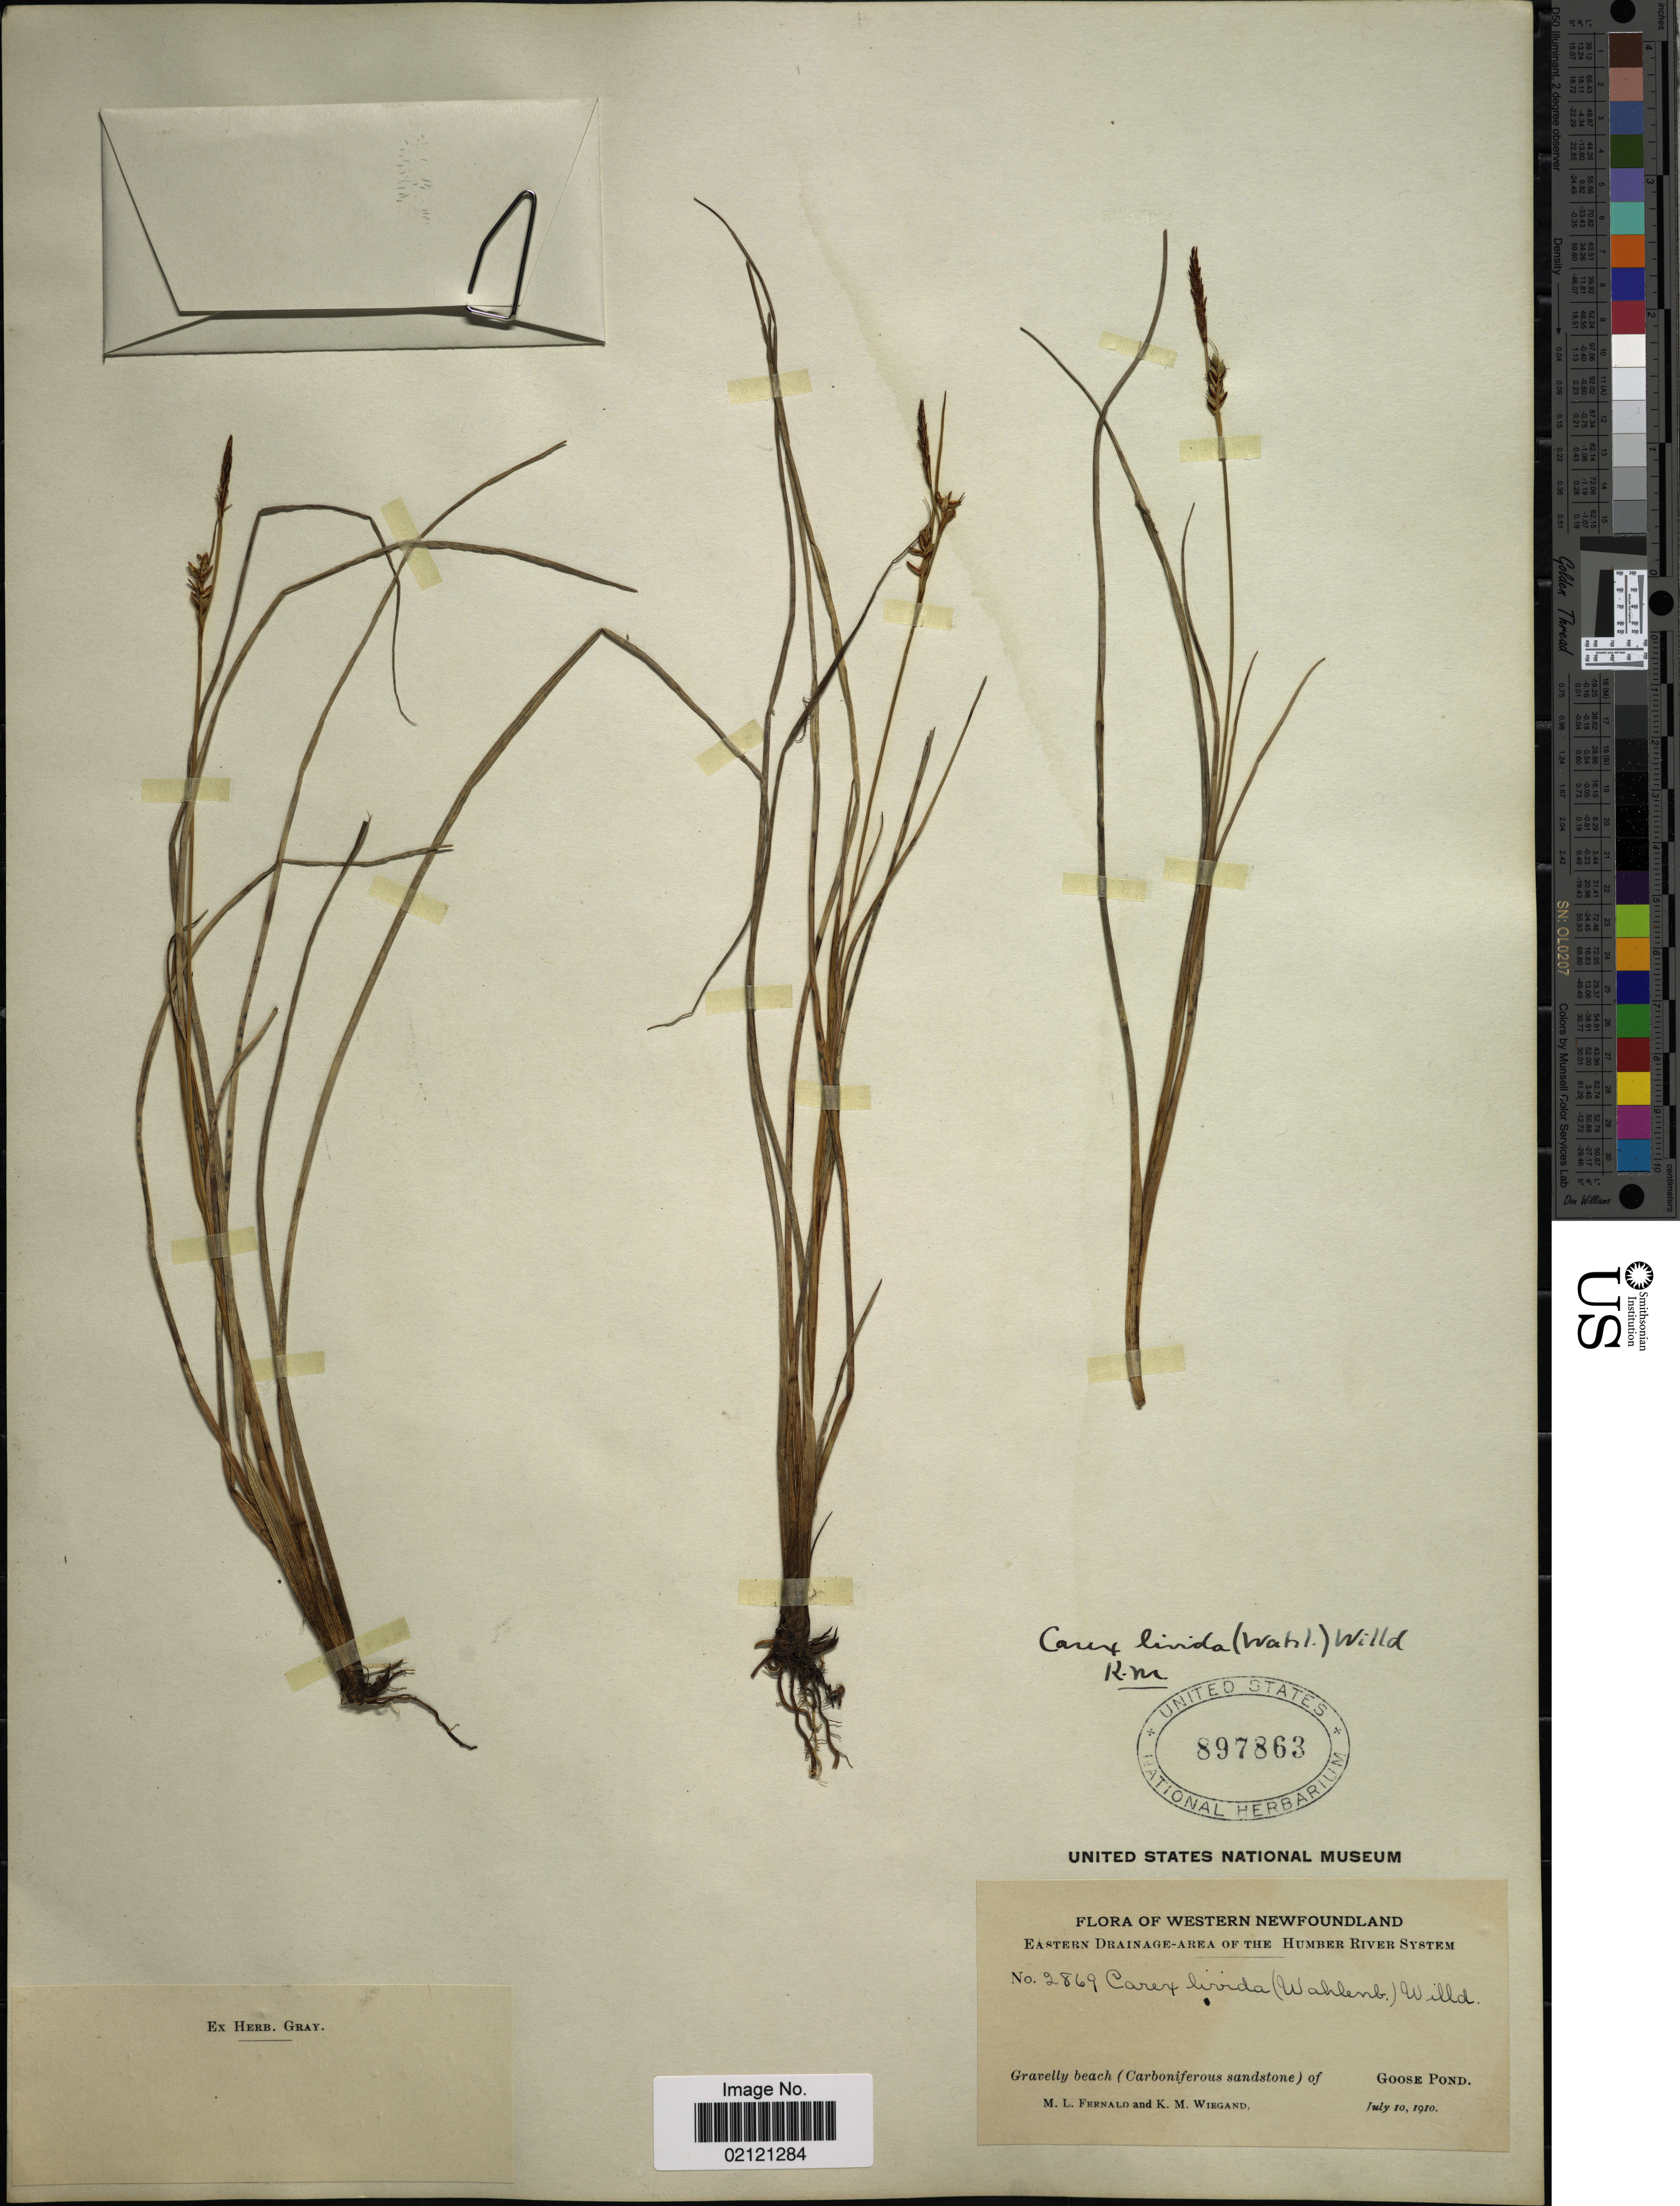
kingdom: Plantae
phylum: Tracheophyta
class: Liliopsida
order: Poales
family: Cyperaceae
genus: Carex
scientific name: Carex livida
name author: (Wahlenb.) Willd.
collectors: M. L. Fernald & K. M. Wiegand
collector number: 2869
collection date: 1910-07-10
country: Canada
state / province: Newfoundland and Labrador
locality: Western Newfoundland, Eastern Drainage-area of the Humber River System, Gravelly beach (Carboniferous sandstone) of Goose Pond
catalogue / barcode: US 897863